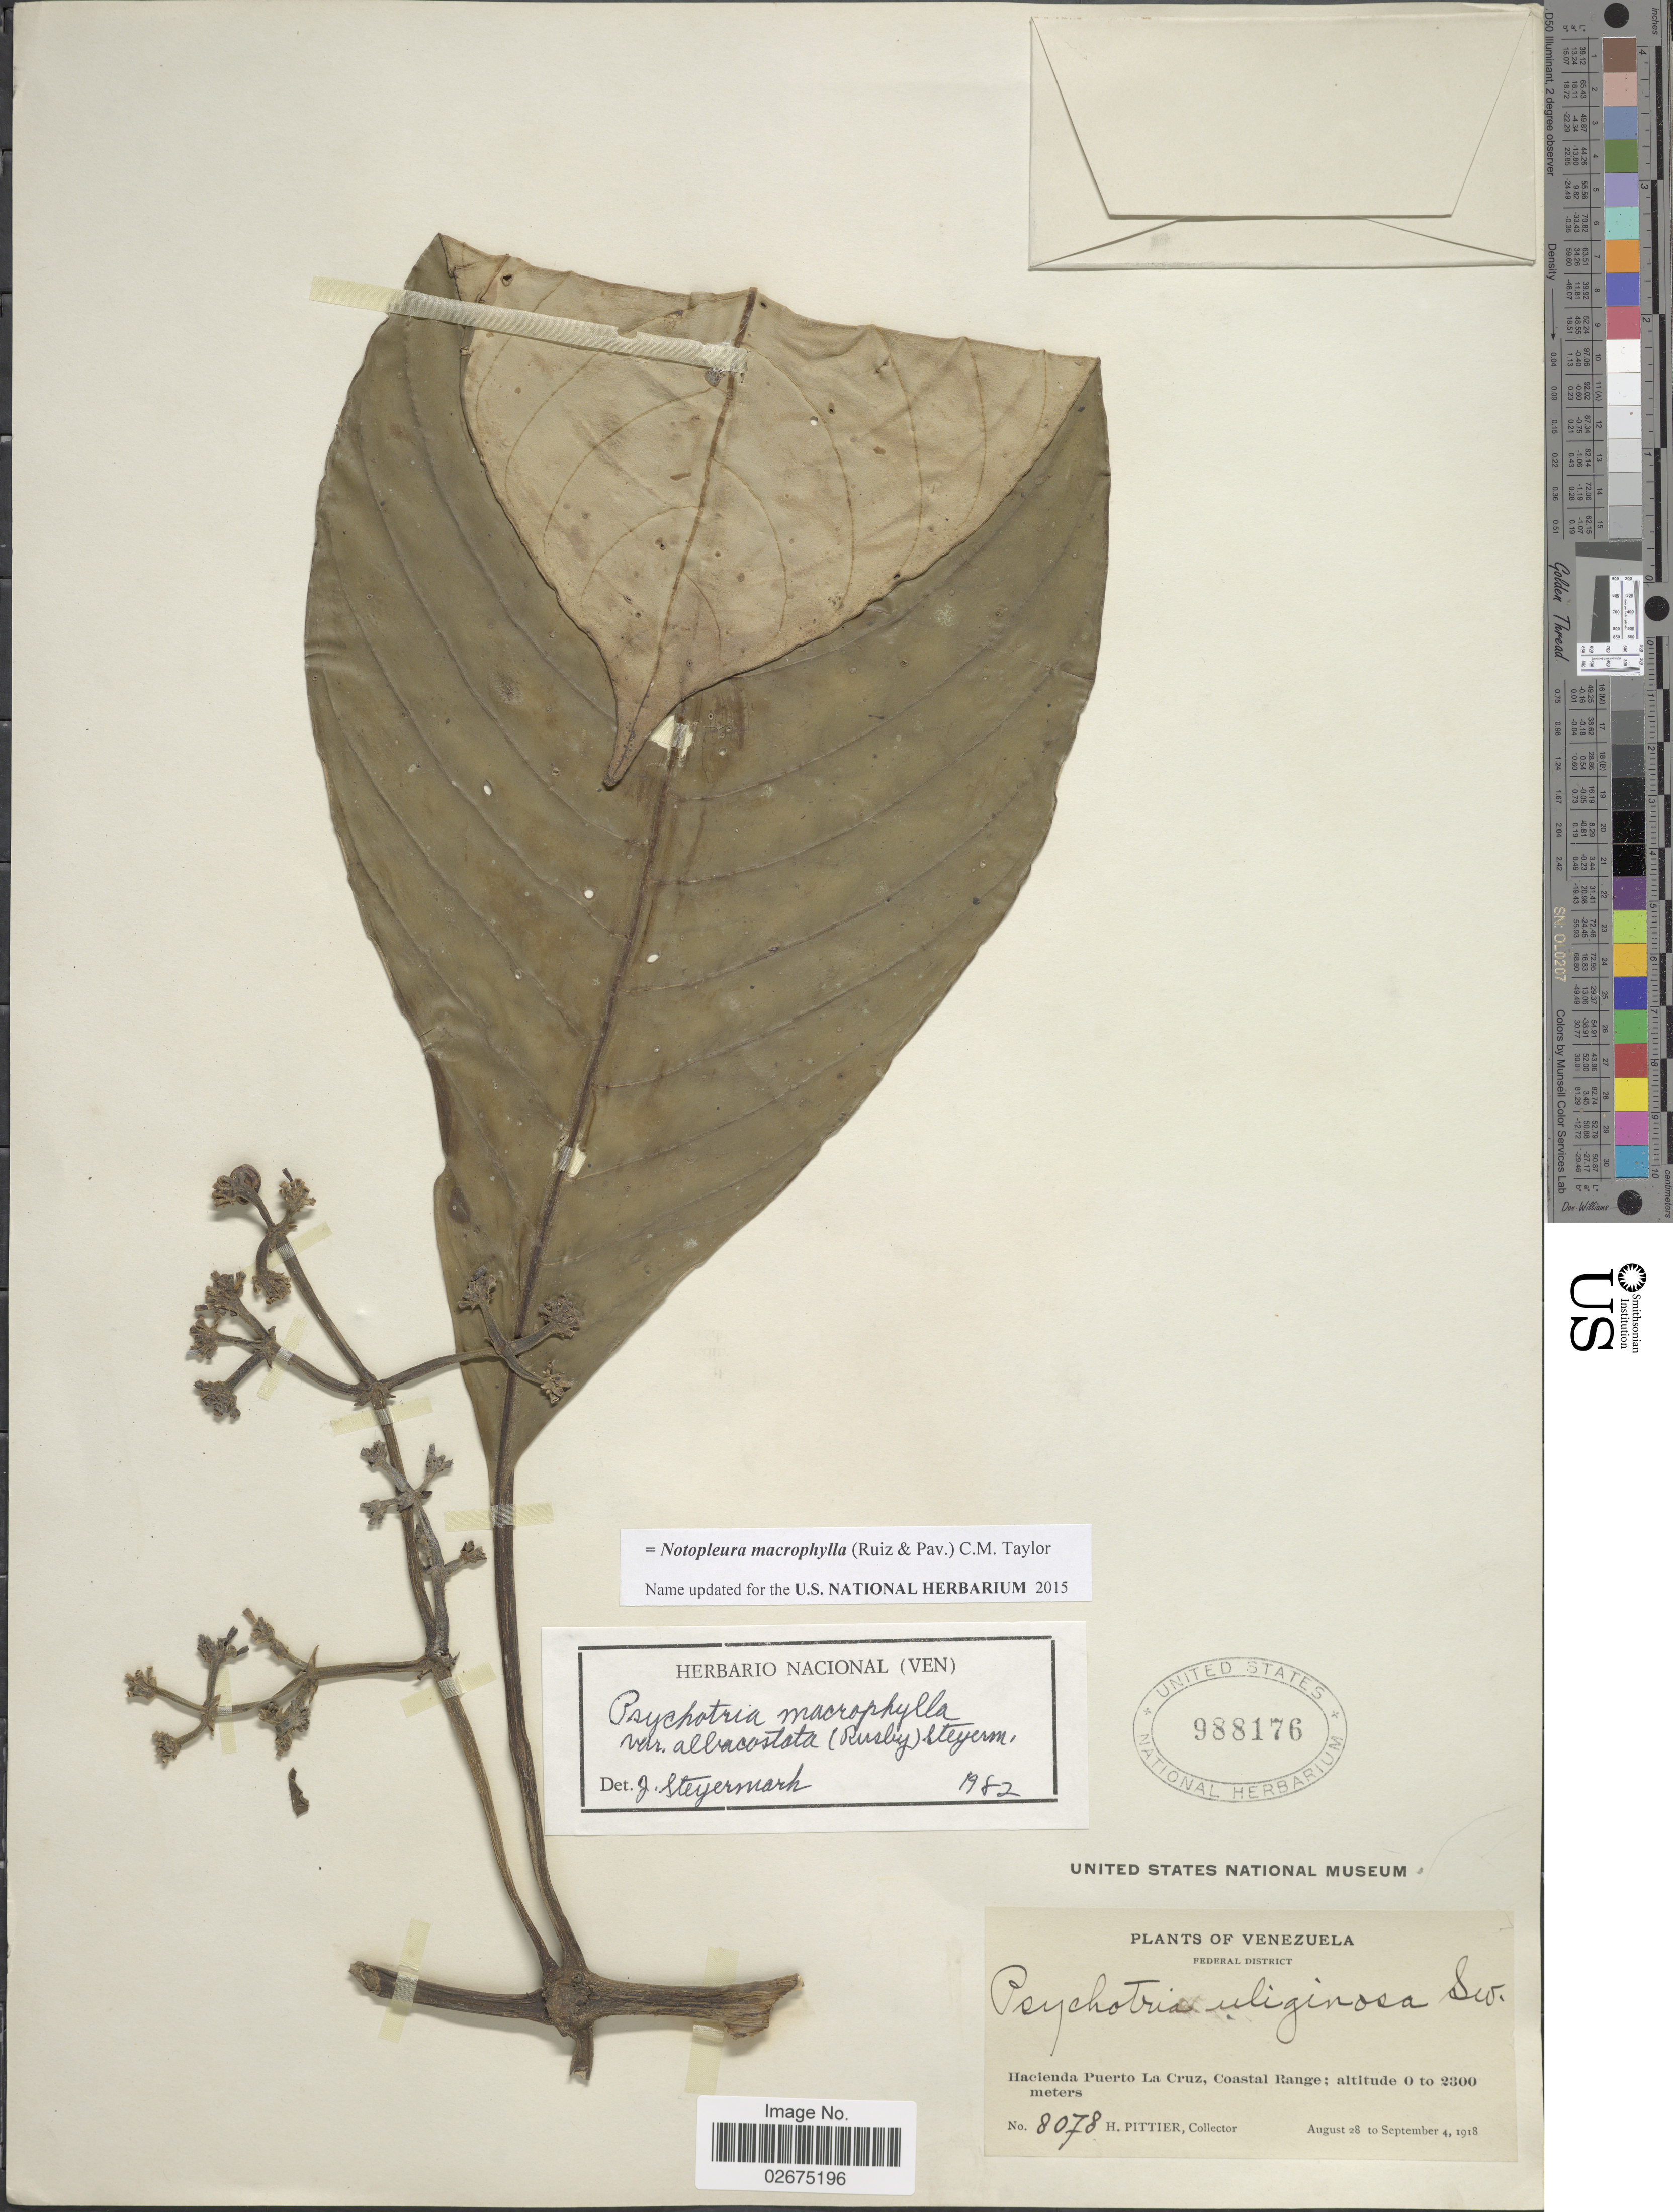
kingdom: Plantae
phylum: Tracheophyta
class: Magnoliopsida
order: Gentianales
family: Rubiaceae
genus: Notopleura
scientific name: Notopleura macrophylla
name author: (Ruiz & Pav.) C.M. Taylor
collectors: H. F. Pittier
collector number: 8078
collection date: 1918-08-28/1918-09-04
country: Venezuela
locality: Federal District. Hacienda Puerto La Cruz, Coastal Range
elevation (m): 0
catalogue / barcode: US 988176